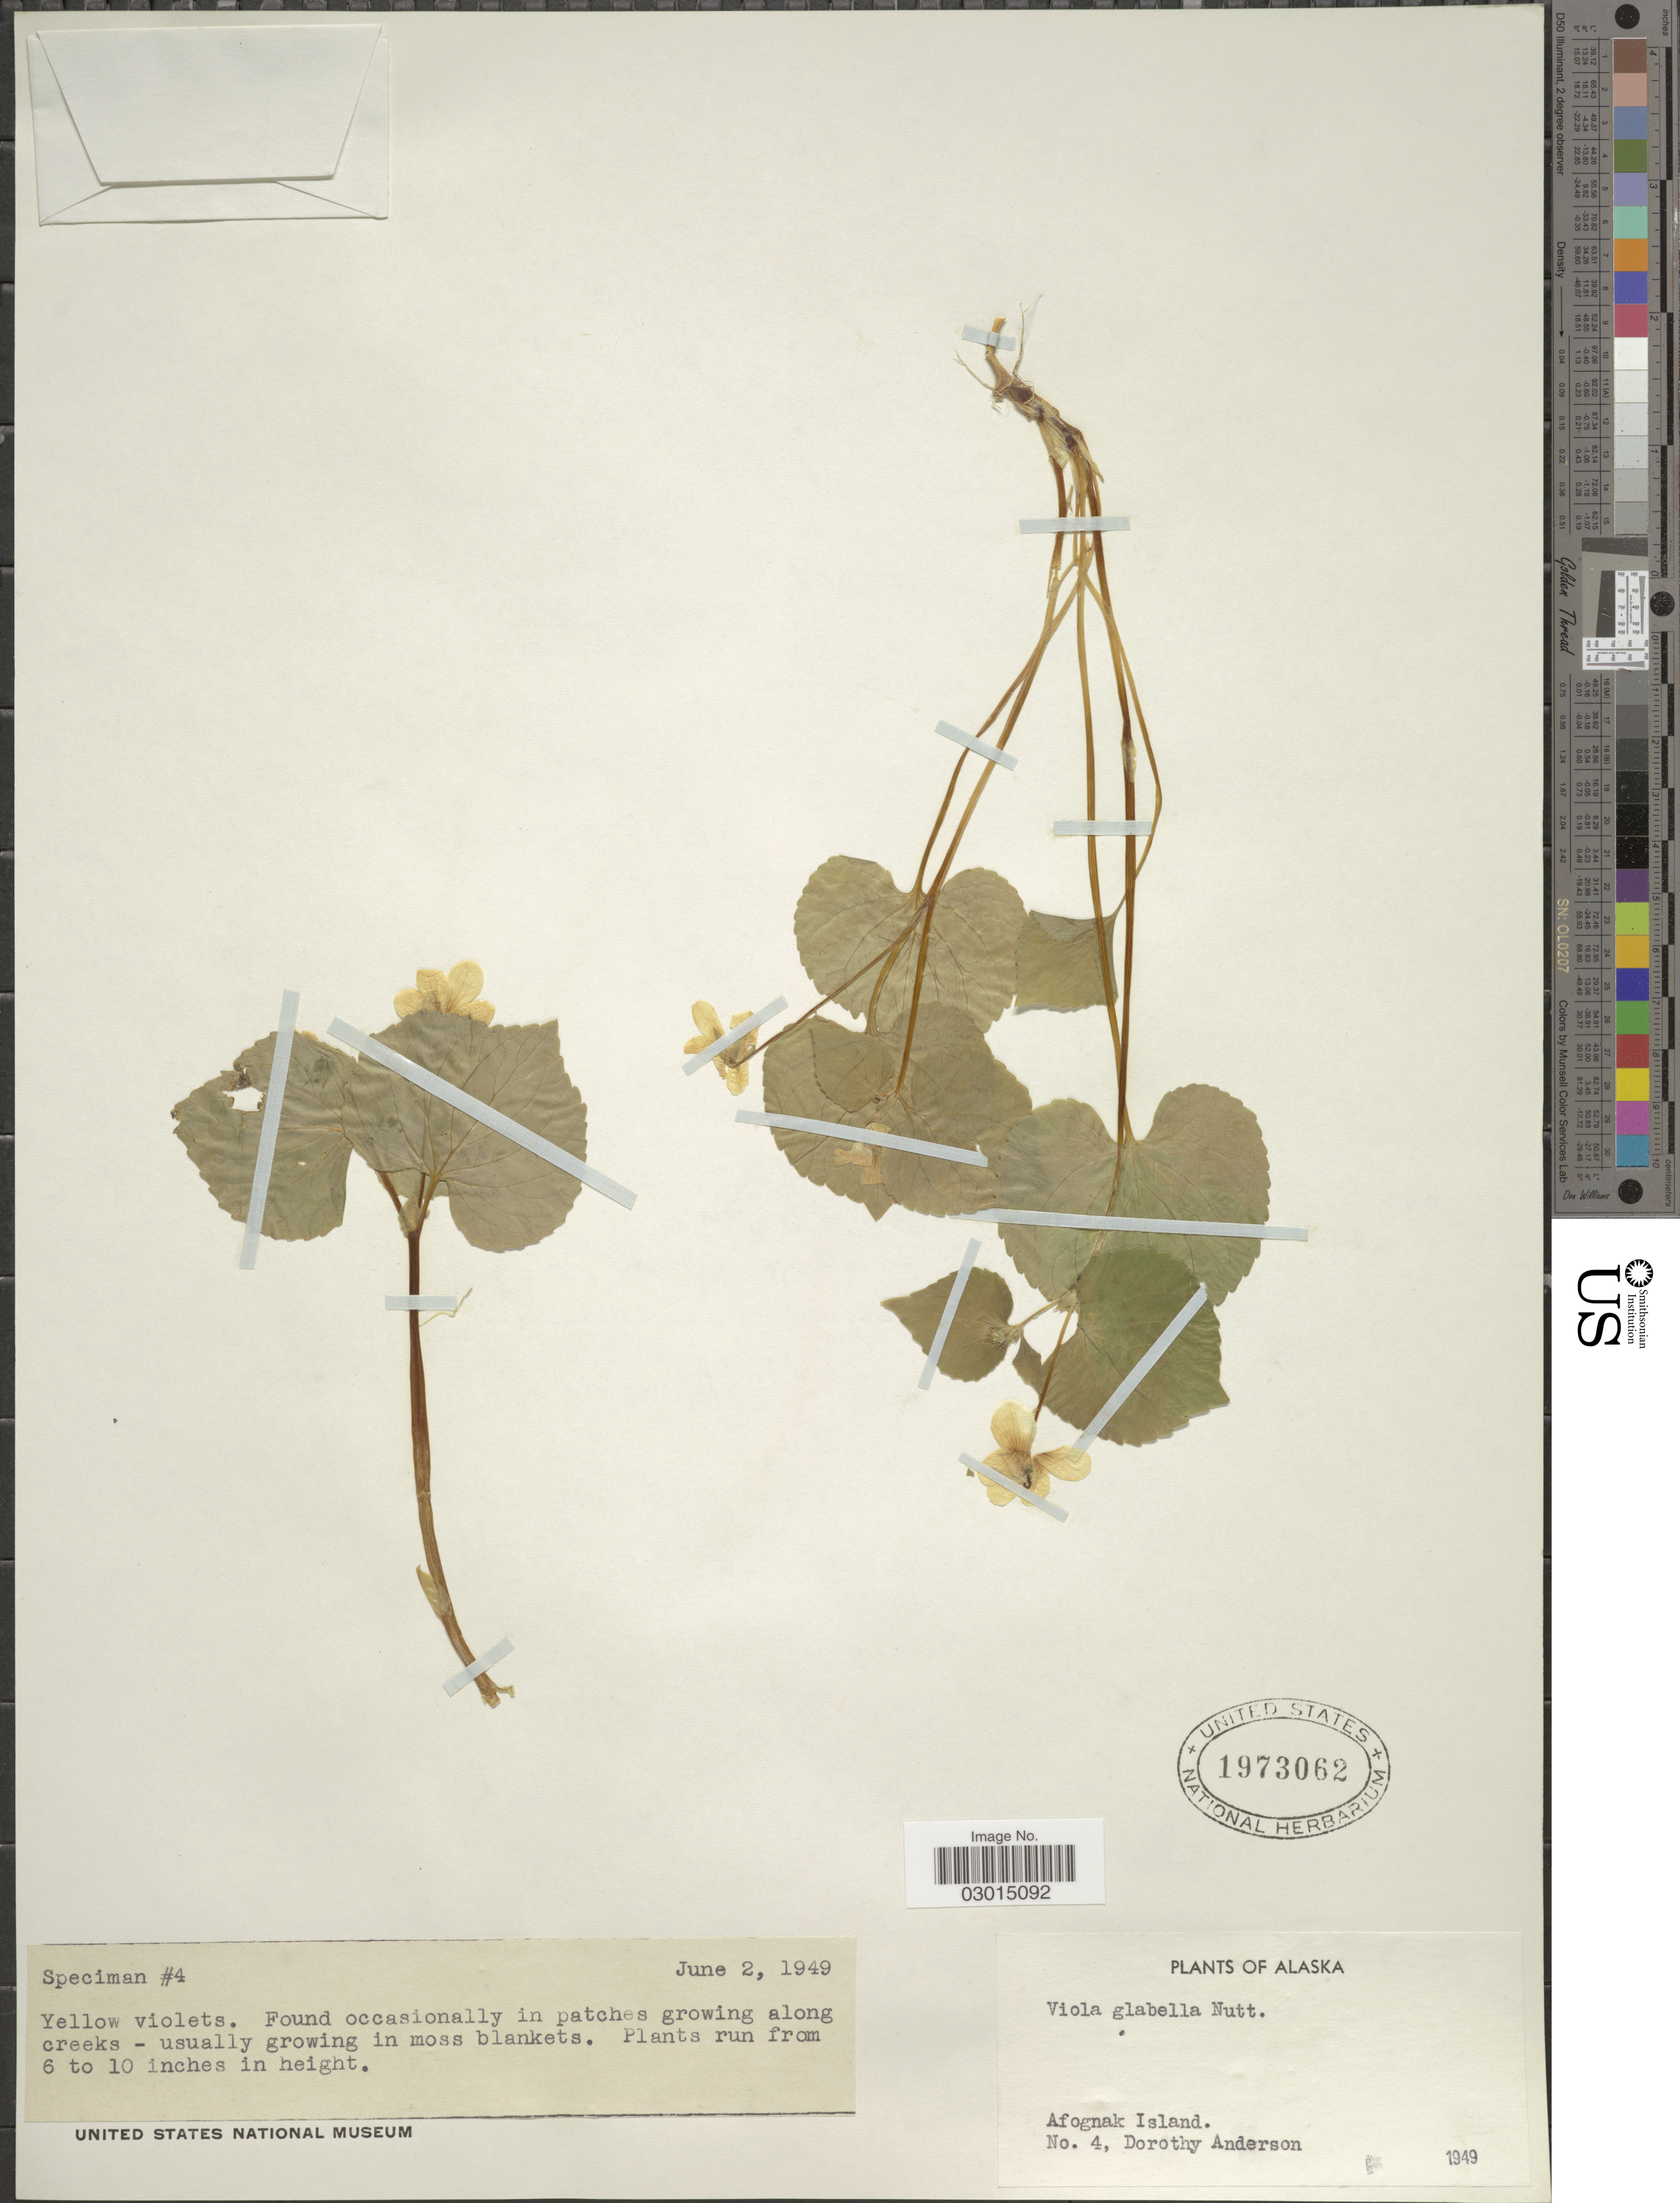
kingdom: Plantae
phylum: Tracheophyta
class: Magnoliopsida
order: Malpighiales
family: Violaceae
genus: Viola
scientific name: Viola glabella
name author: Nutt.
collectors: D. Anderson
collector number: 4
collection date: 1949-06-02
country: United States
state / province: Alaska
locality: Afognak Island.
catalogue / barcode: US 1973062